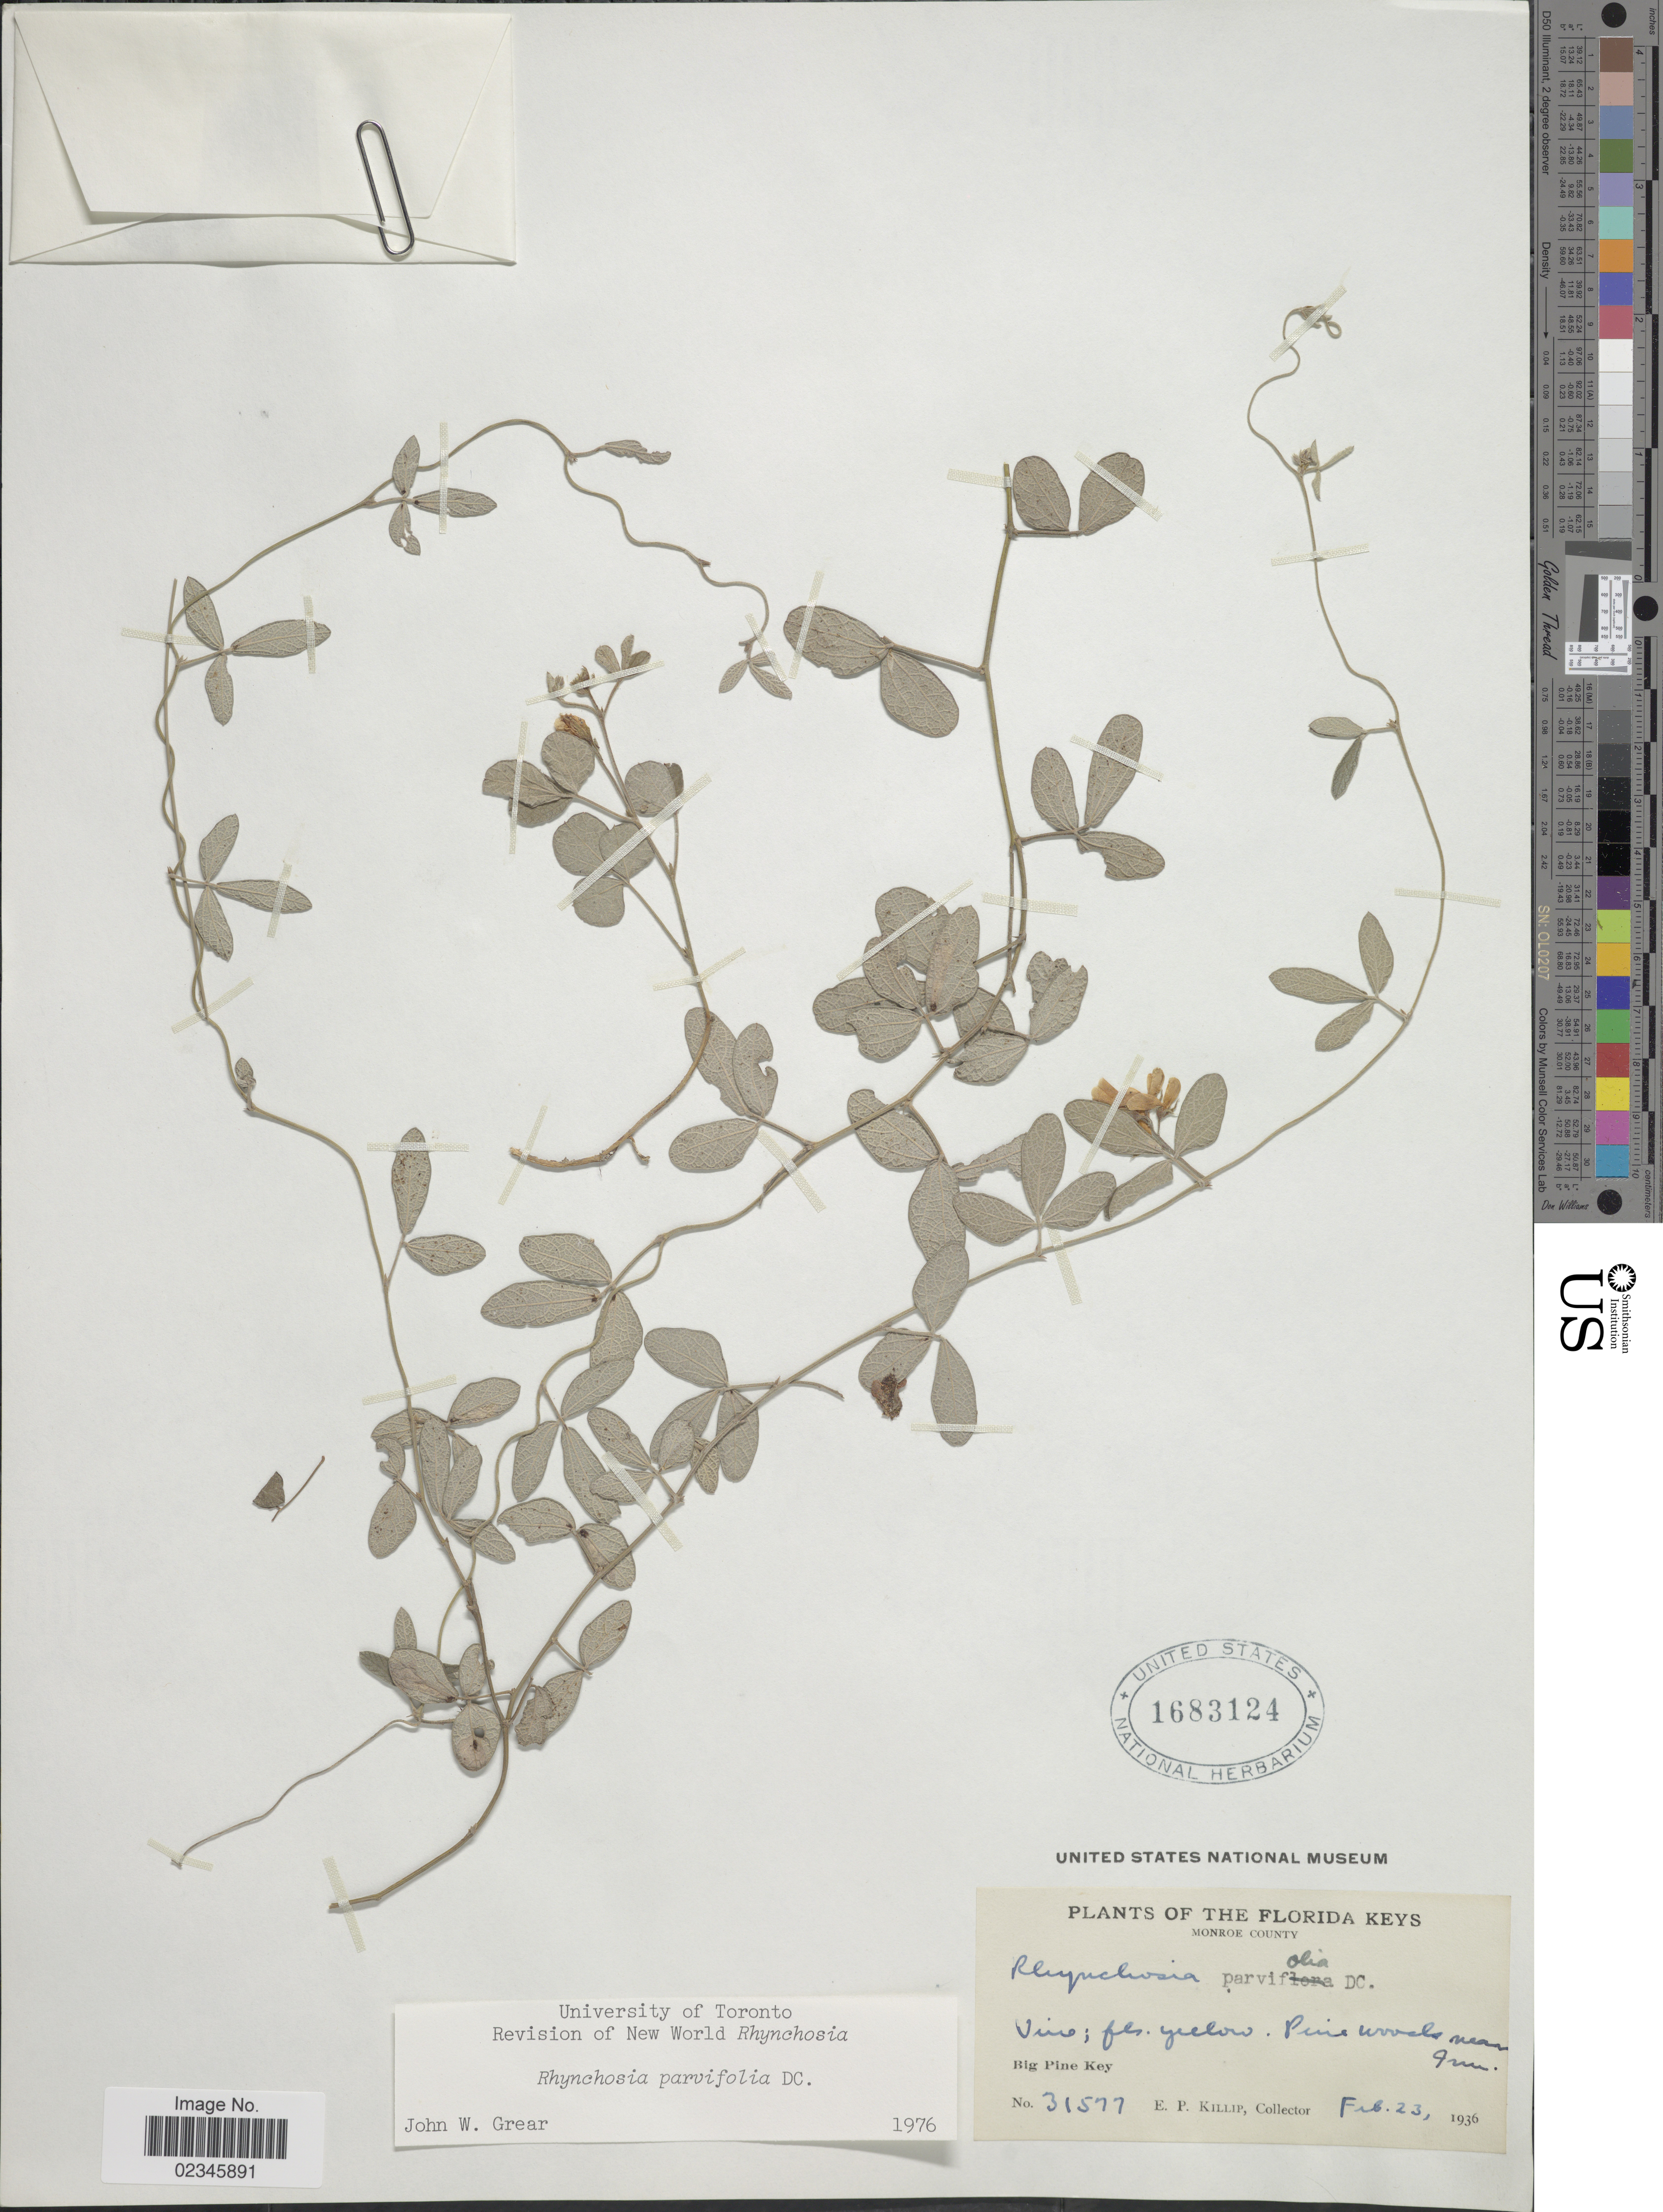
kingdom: Plantae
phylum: Tracheophyta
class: Magnoliopsida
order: Fabales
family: Fabaceae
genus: Rhynchosia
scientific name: Rhynchosia parvifolia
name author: DC.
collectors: E. P. Killip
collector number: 31577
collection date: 1936-02-23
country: United States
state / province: Florida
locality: Florida Keys, Monroe County, pine woods near Inn., Big Pine Key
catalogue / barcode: US 1683124